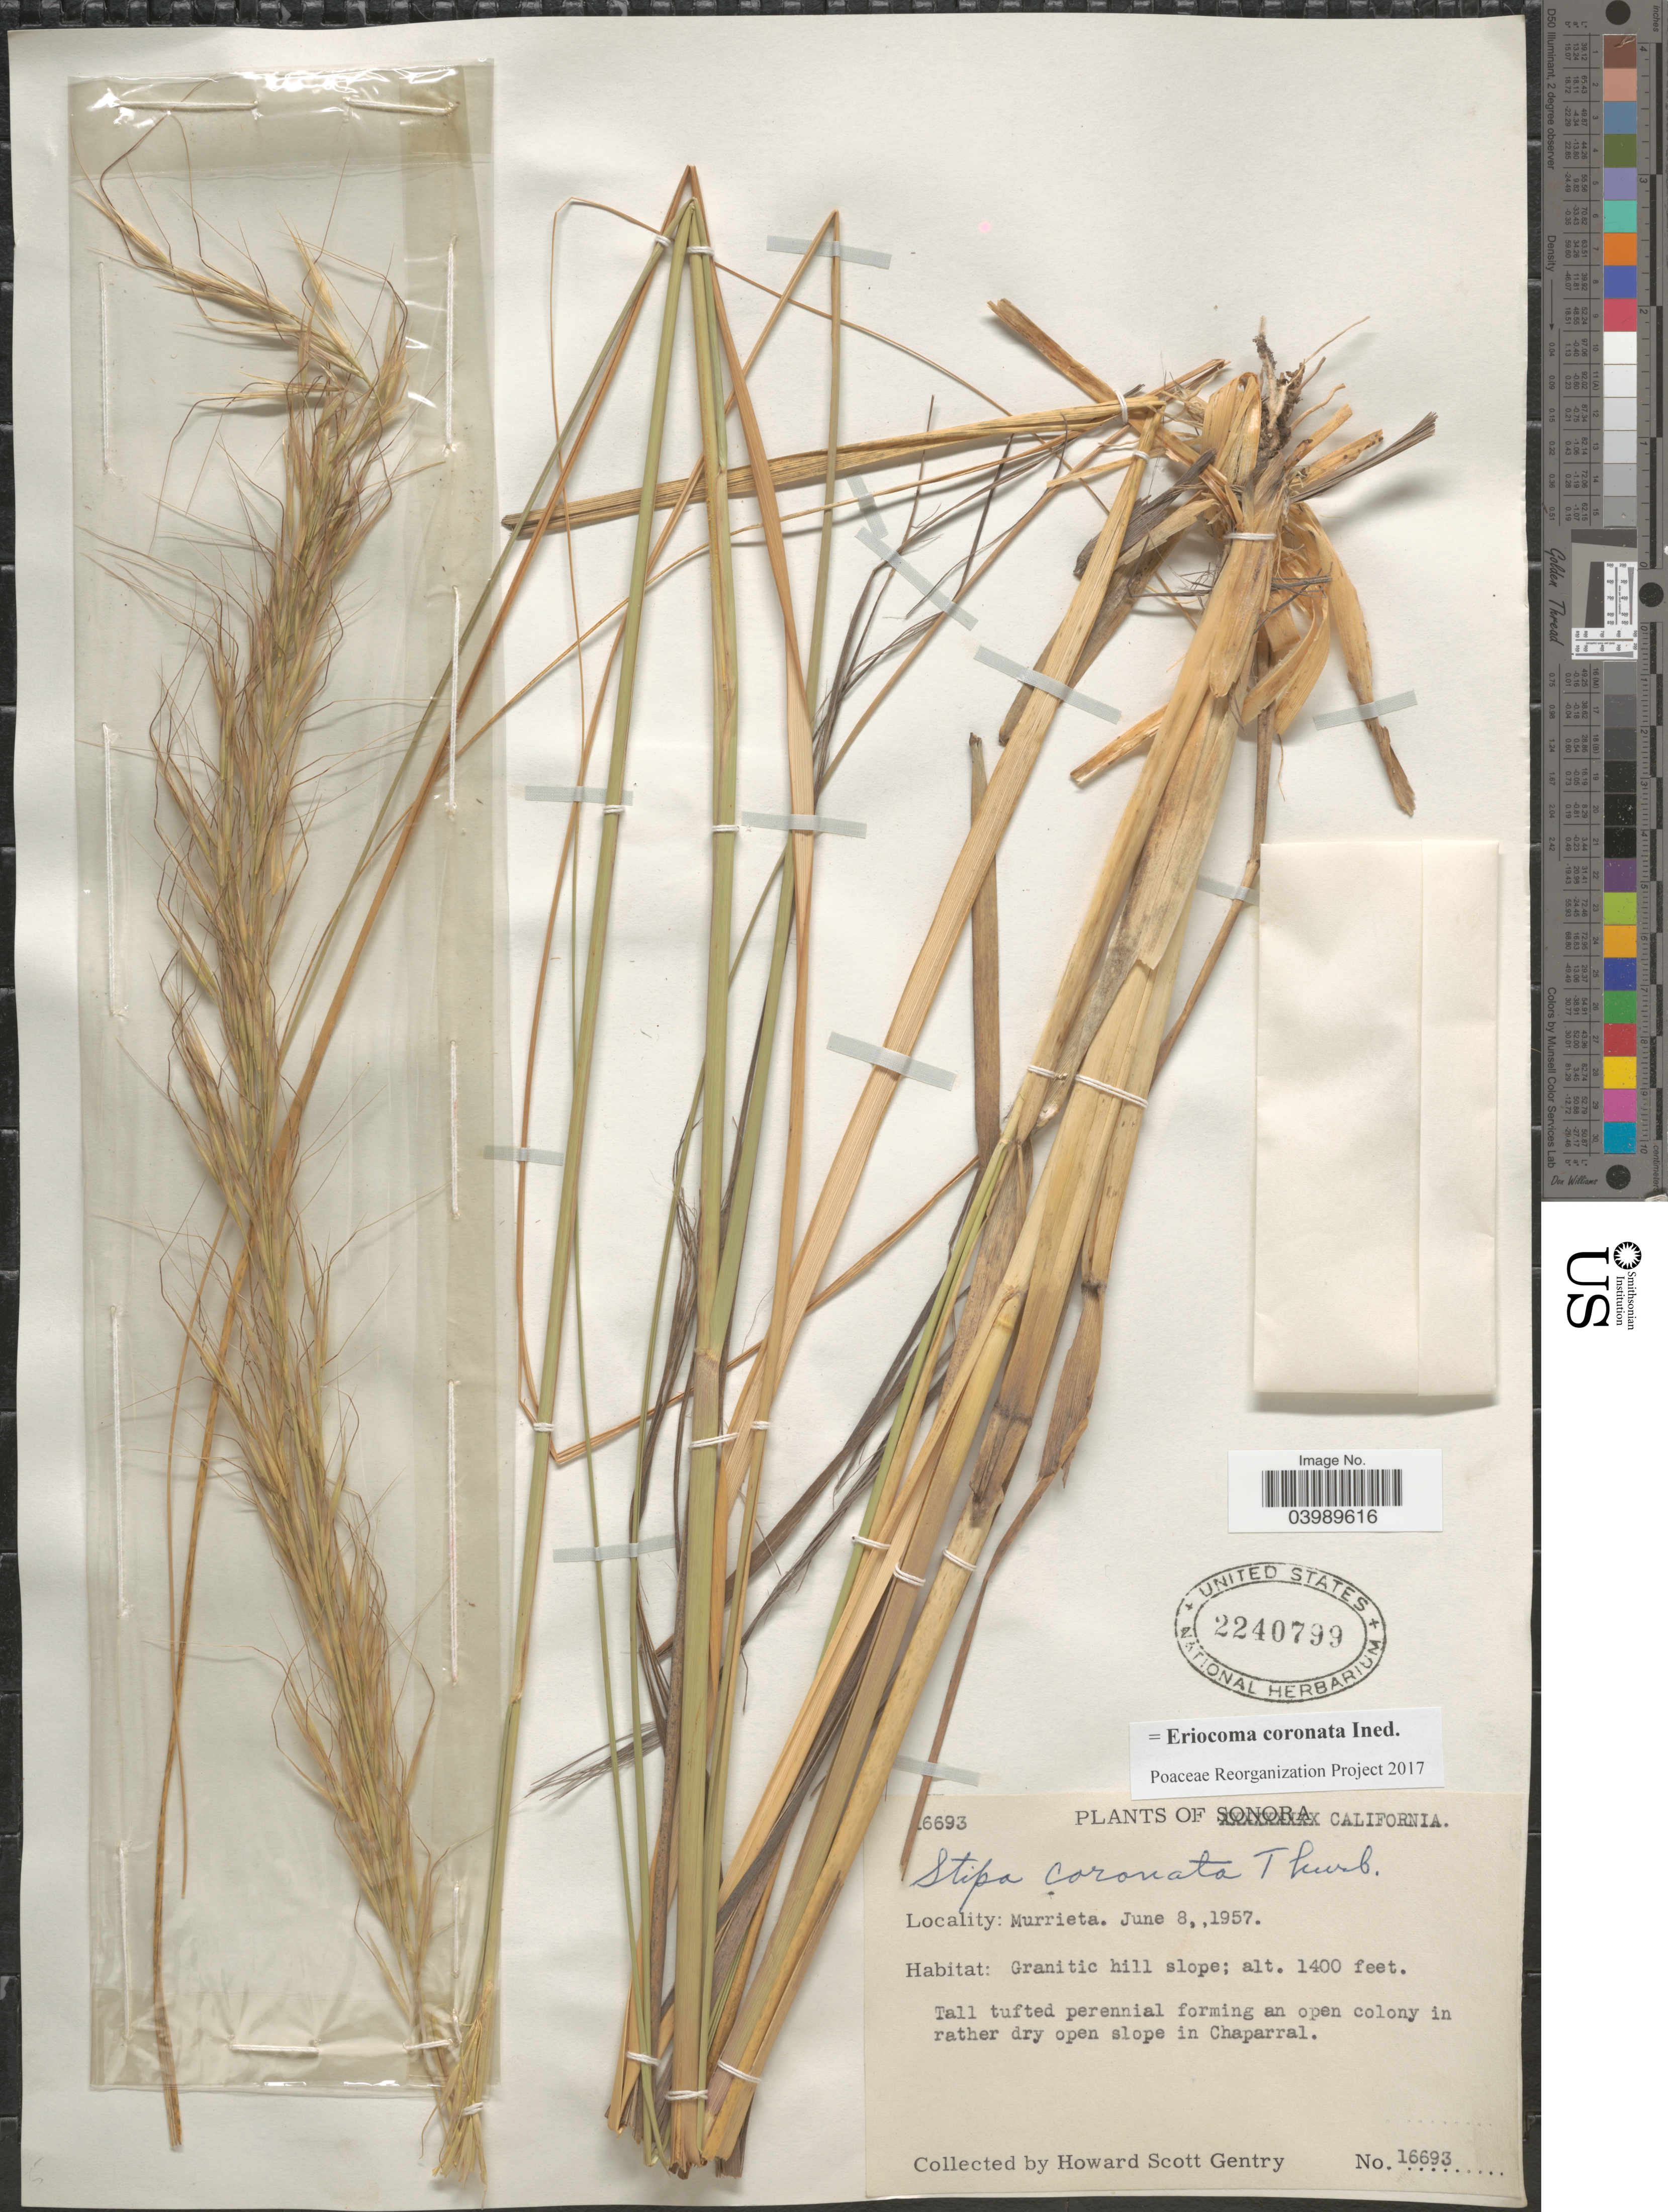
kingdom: Plantae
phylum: Tracheophyta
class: Liliopsida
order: Poales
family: Poaceae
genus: Eriocoma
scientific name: Eriocoma coronata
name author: (Thurb.) Romasch.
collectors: H. S. Gentry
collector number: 16693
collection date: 1957-06-08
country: United States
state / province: California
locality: Murrieta.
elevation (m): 427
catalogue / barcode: US 2240799